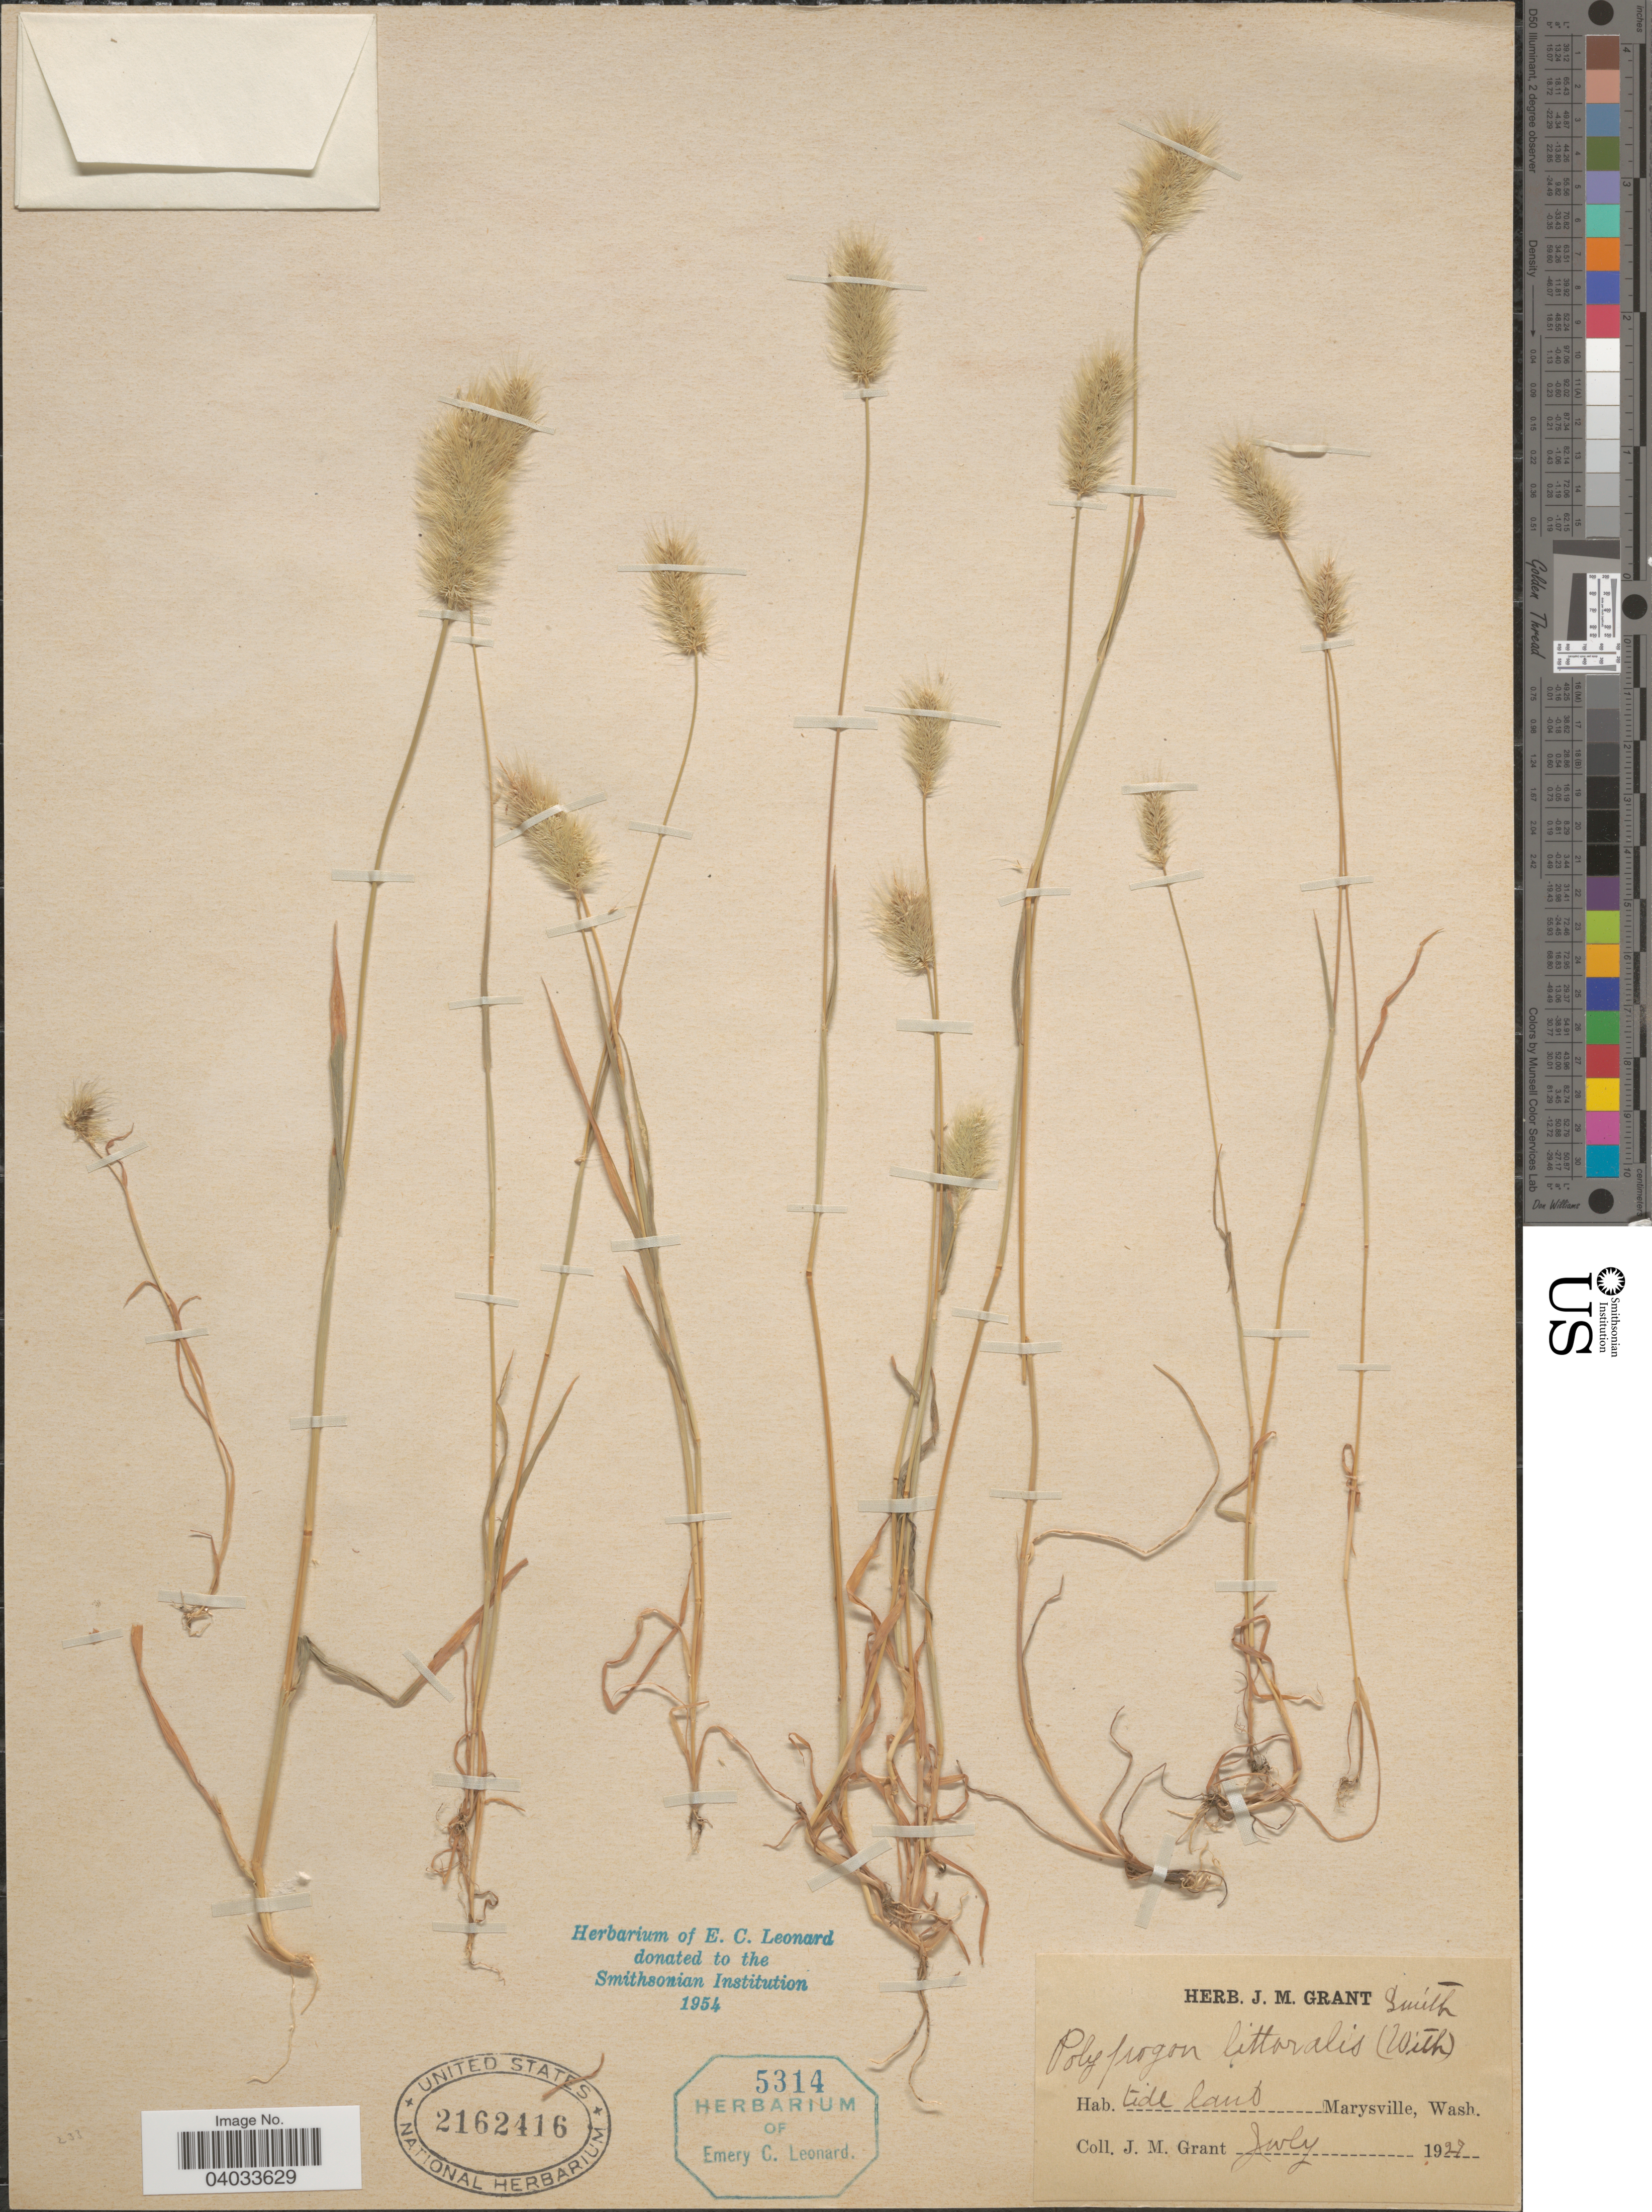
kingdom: Plantae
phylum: Tracheophyta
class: Liliopsida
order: Poales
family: Poaceae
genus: Polypogon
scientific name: Polypogon monspeliensis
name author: (L.) Desf.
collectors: J. M. Grant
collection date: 1927-07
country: United States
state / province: Washington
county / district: Snohomish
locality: Tide land Marysville.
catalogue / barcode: US 2162416